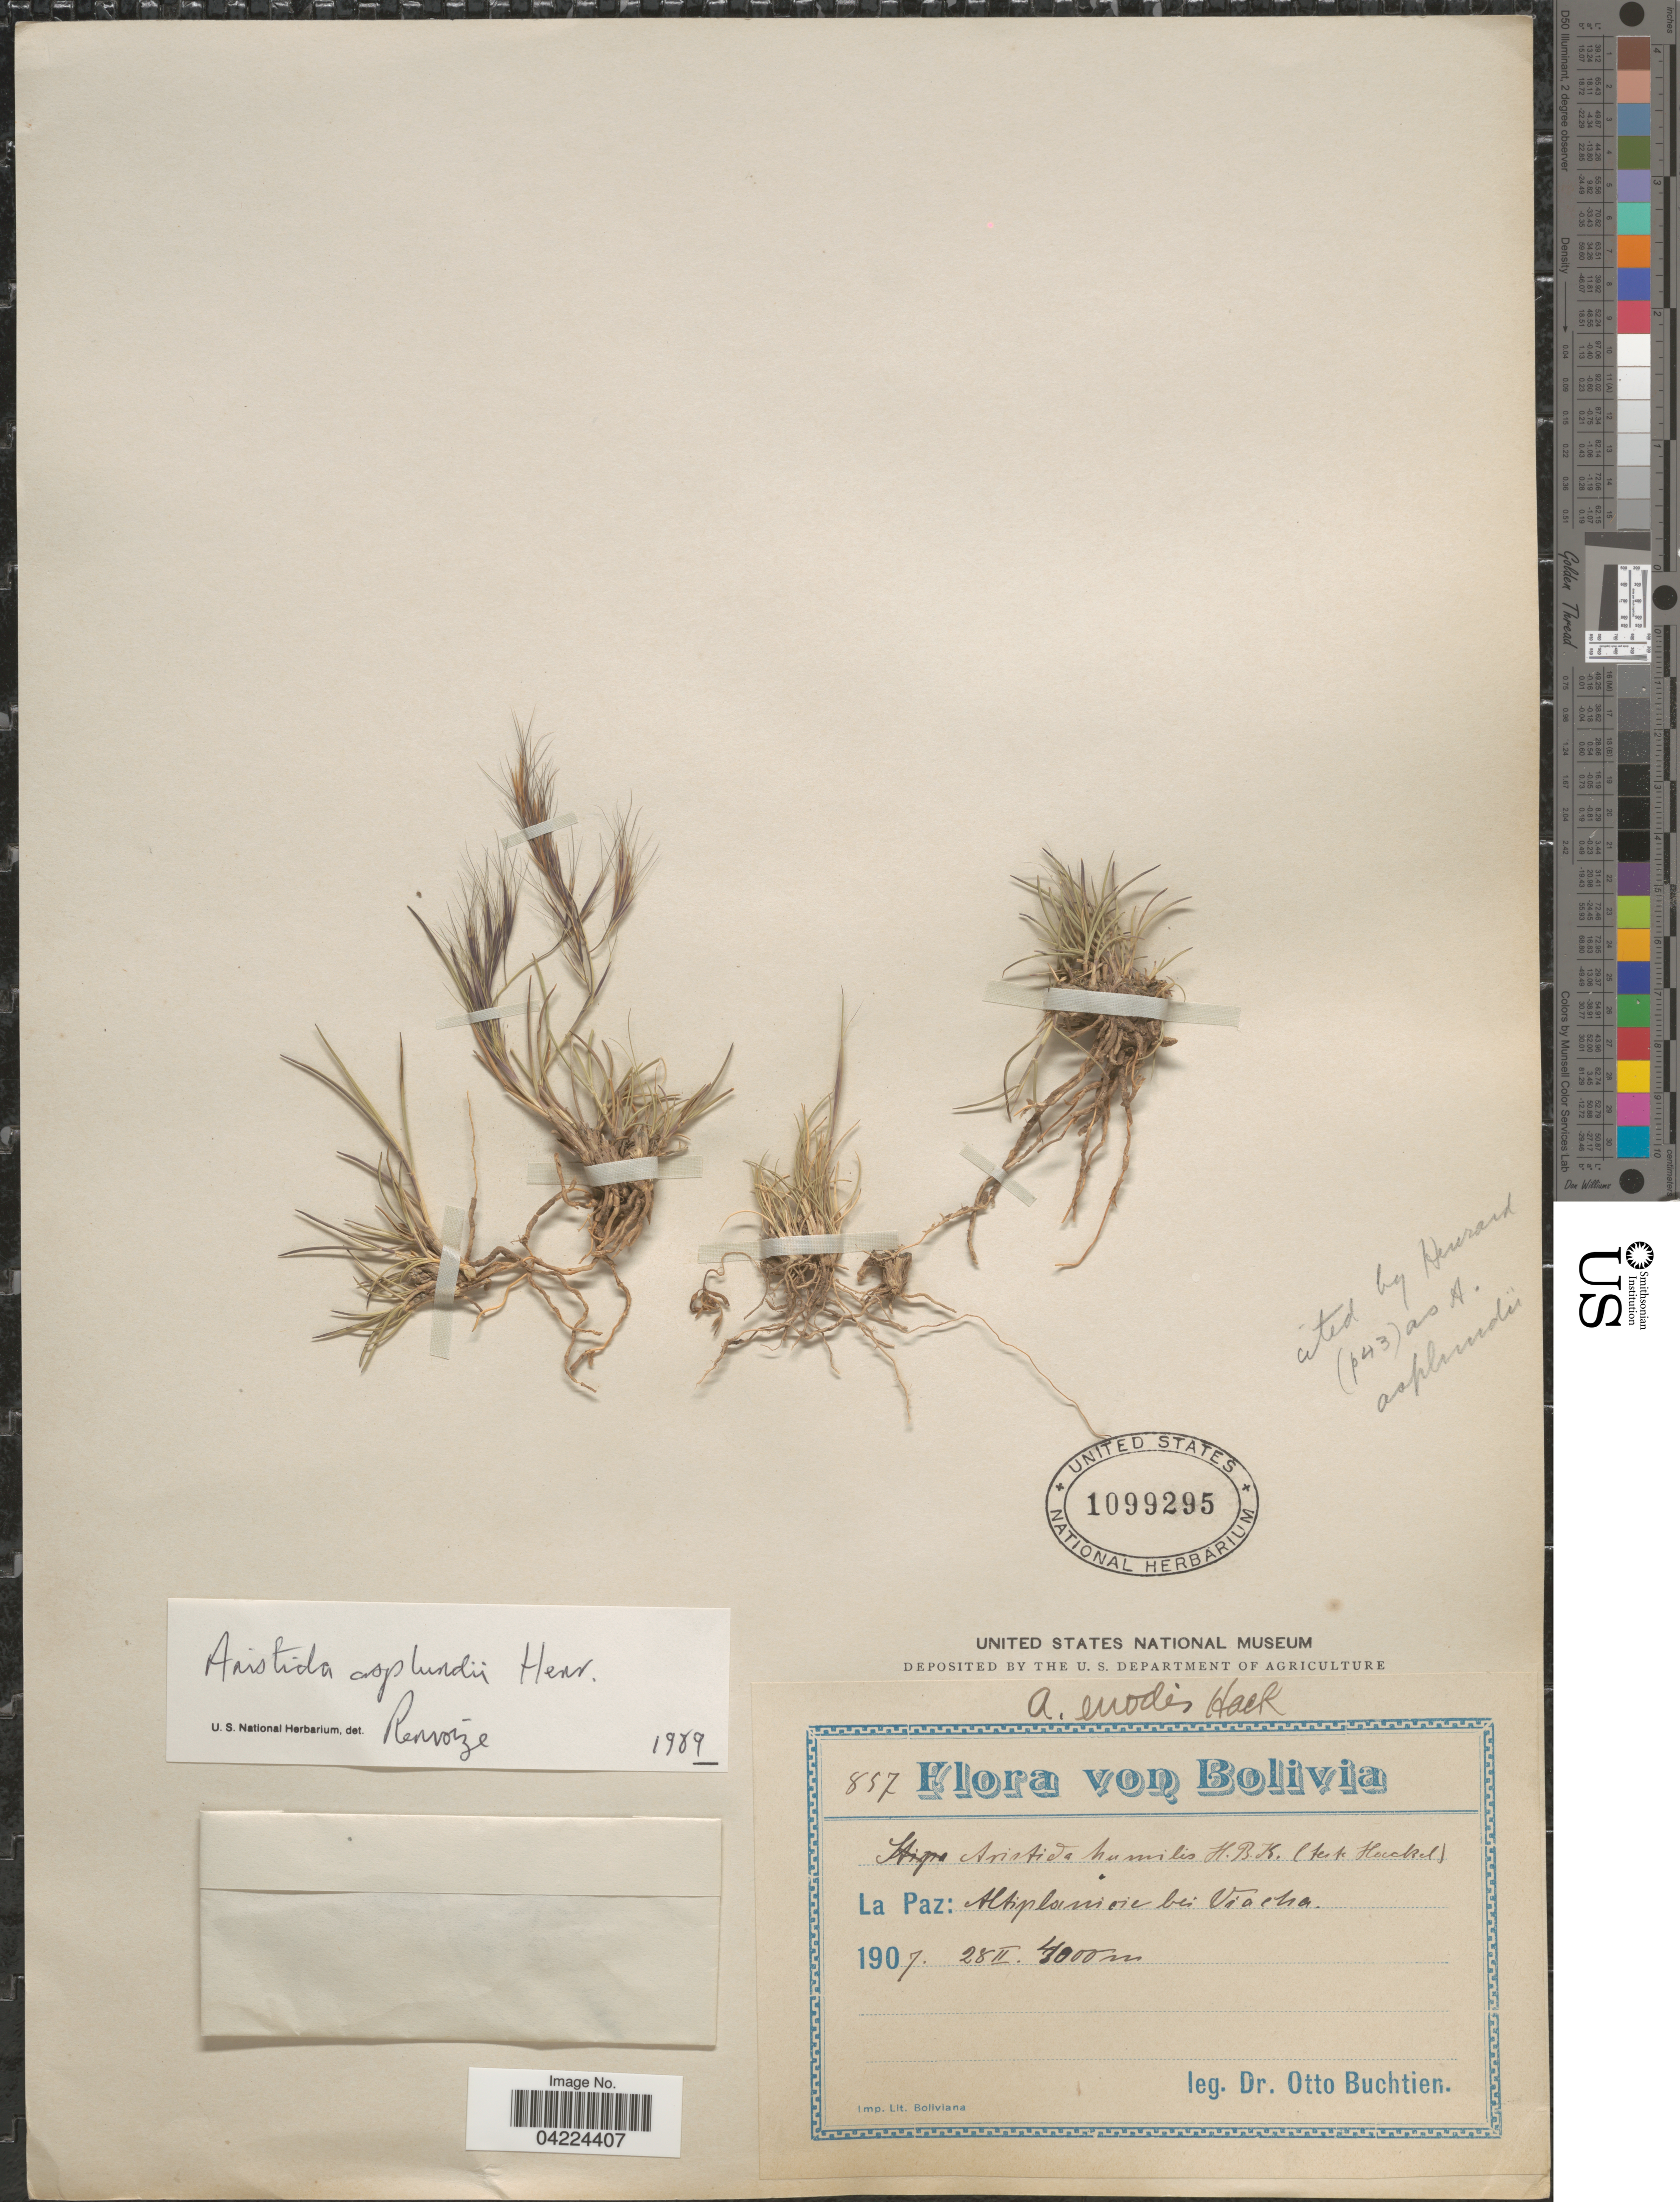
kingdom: Plantae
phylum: Tracheophyta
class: Liliopsida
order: Poales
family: Poaceae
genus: Aristida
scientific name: Aristida asplundii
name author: Henr.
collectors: O. Buchtien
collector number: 857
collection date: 1907-02-28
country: Bolivia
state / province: La Paz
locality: Altiplanioniae bei Viacha.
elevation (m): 4000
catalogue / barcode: US 1099295